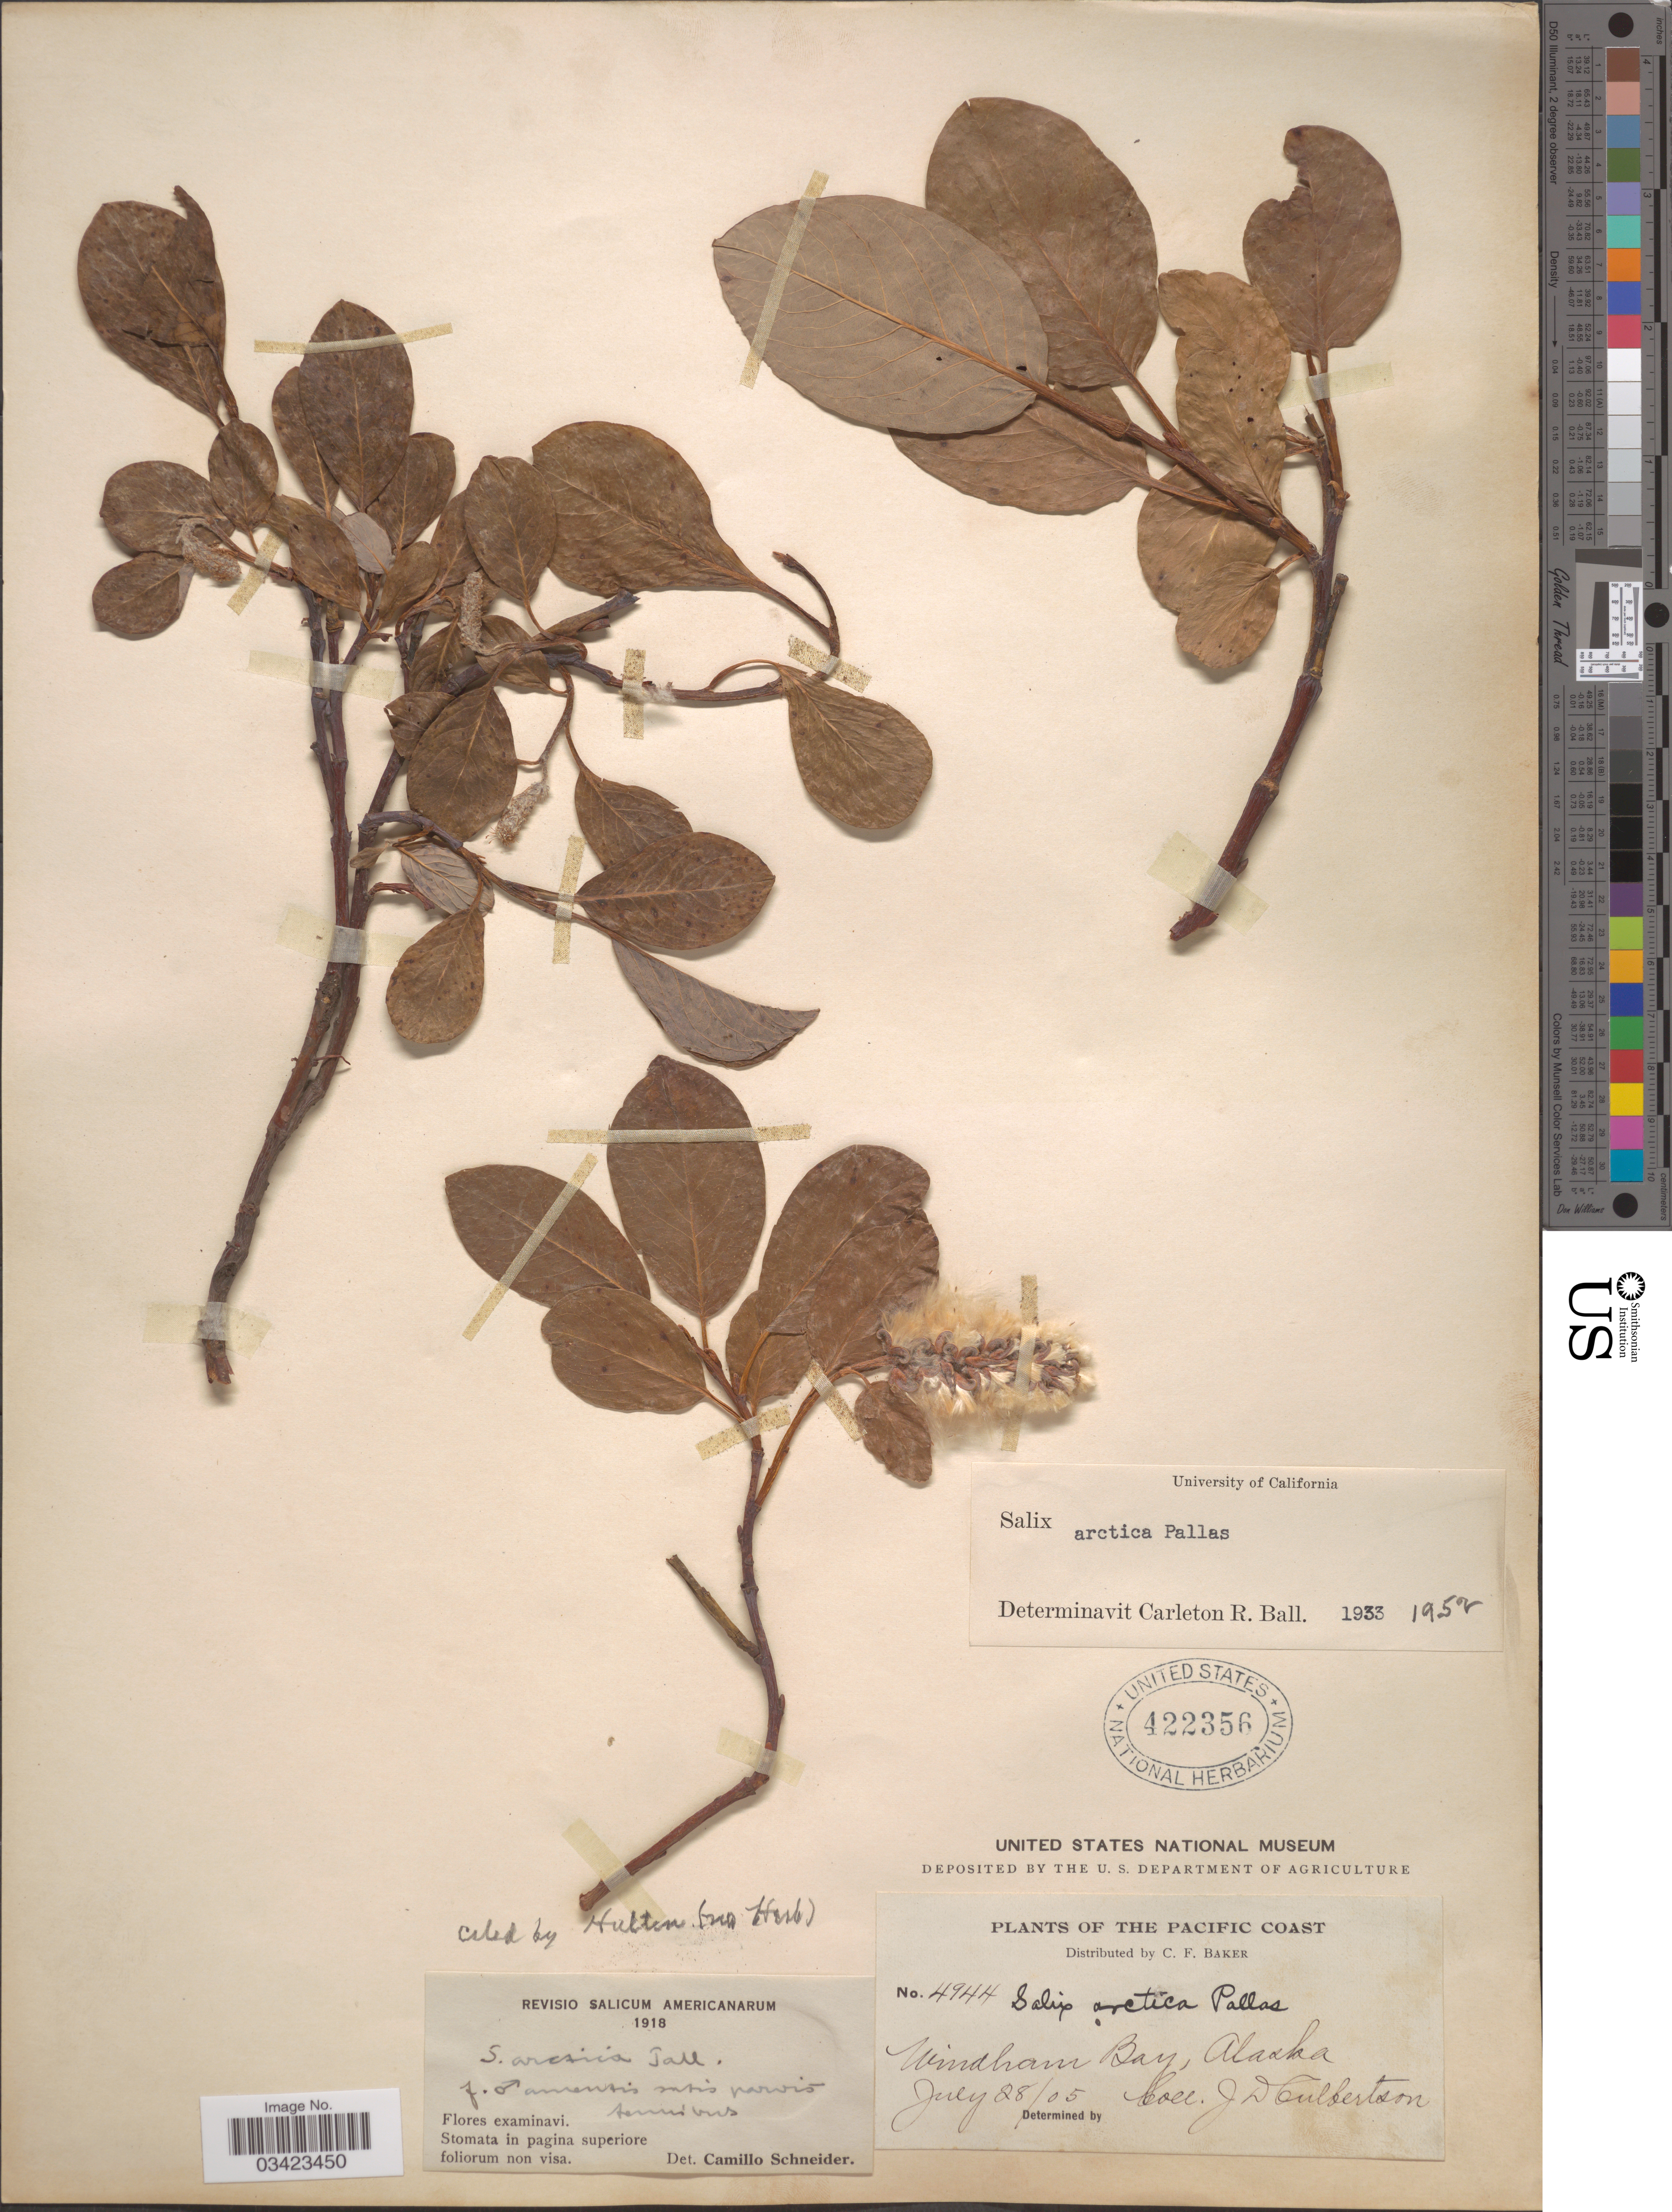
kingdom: Plantae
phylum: Tracheophyta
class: Magnoliopsida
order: Malpighiales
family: Salicaceae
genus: Salix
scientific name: Salix arctica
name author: Pall.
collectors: J. Culbertson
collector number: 4944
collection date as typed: Transcribed d/m/y: 28/7/5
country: United States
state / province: Alaska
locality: The Pacific Coast. Windham Bay.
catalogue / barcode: US 422356